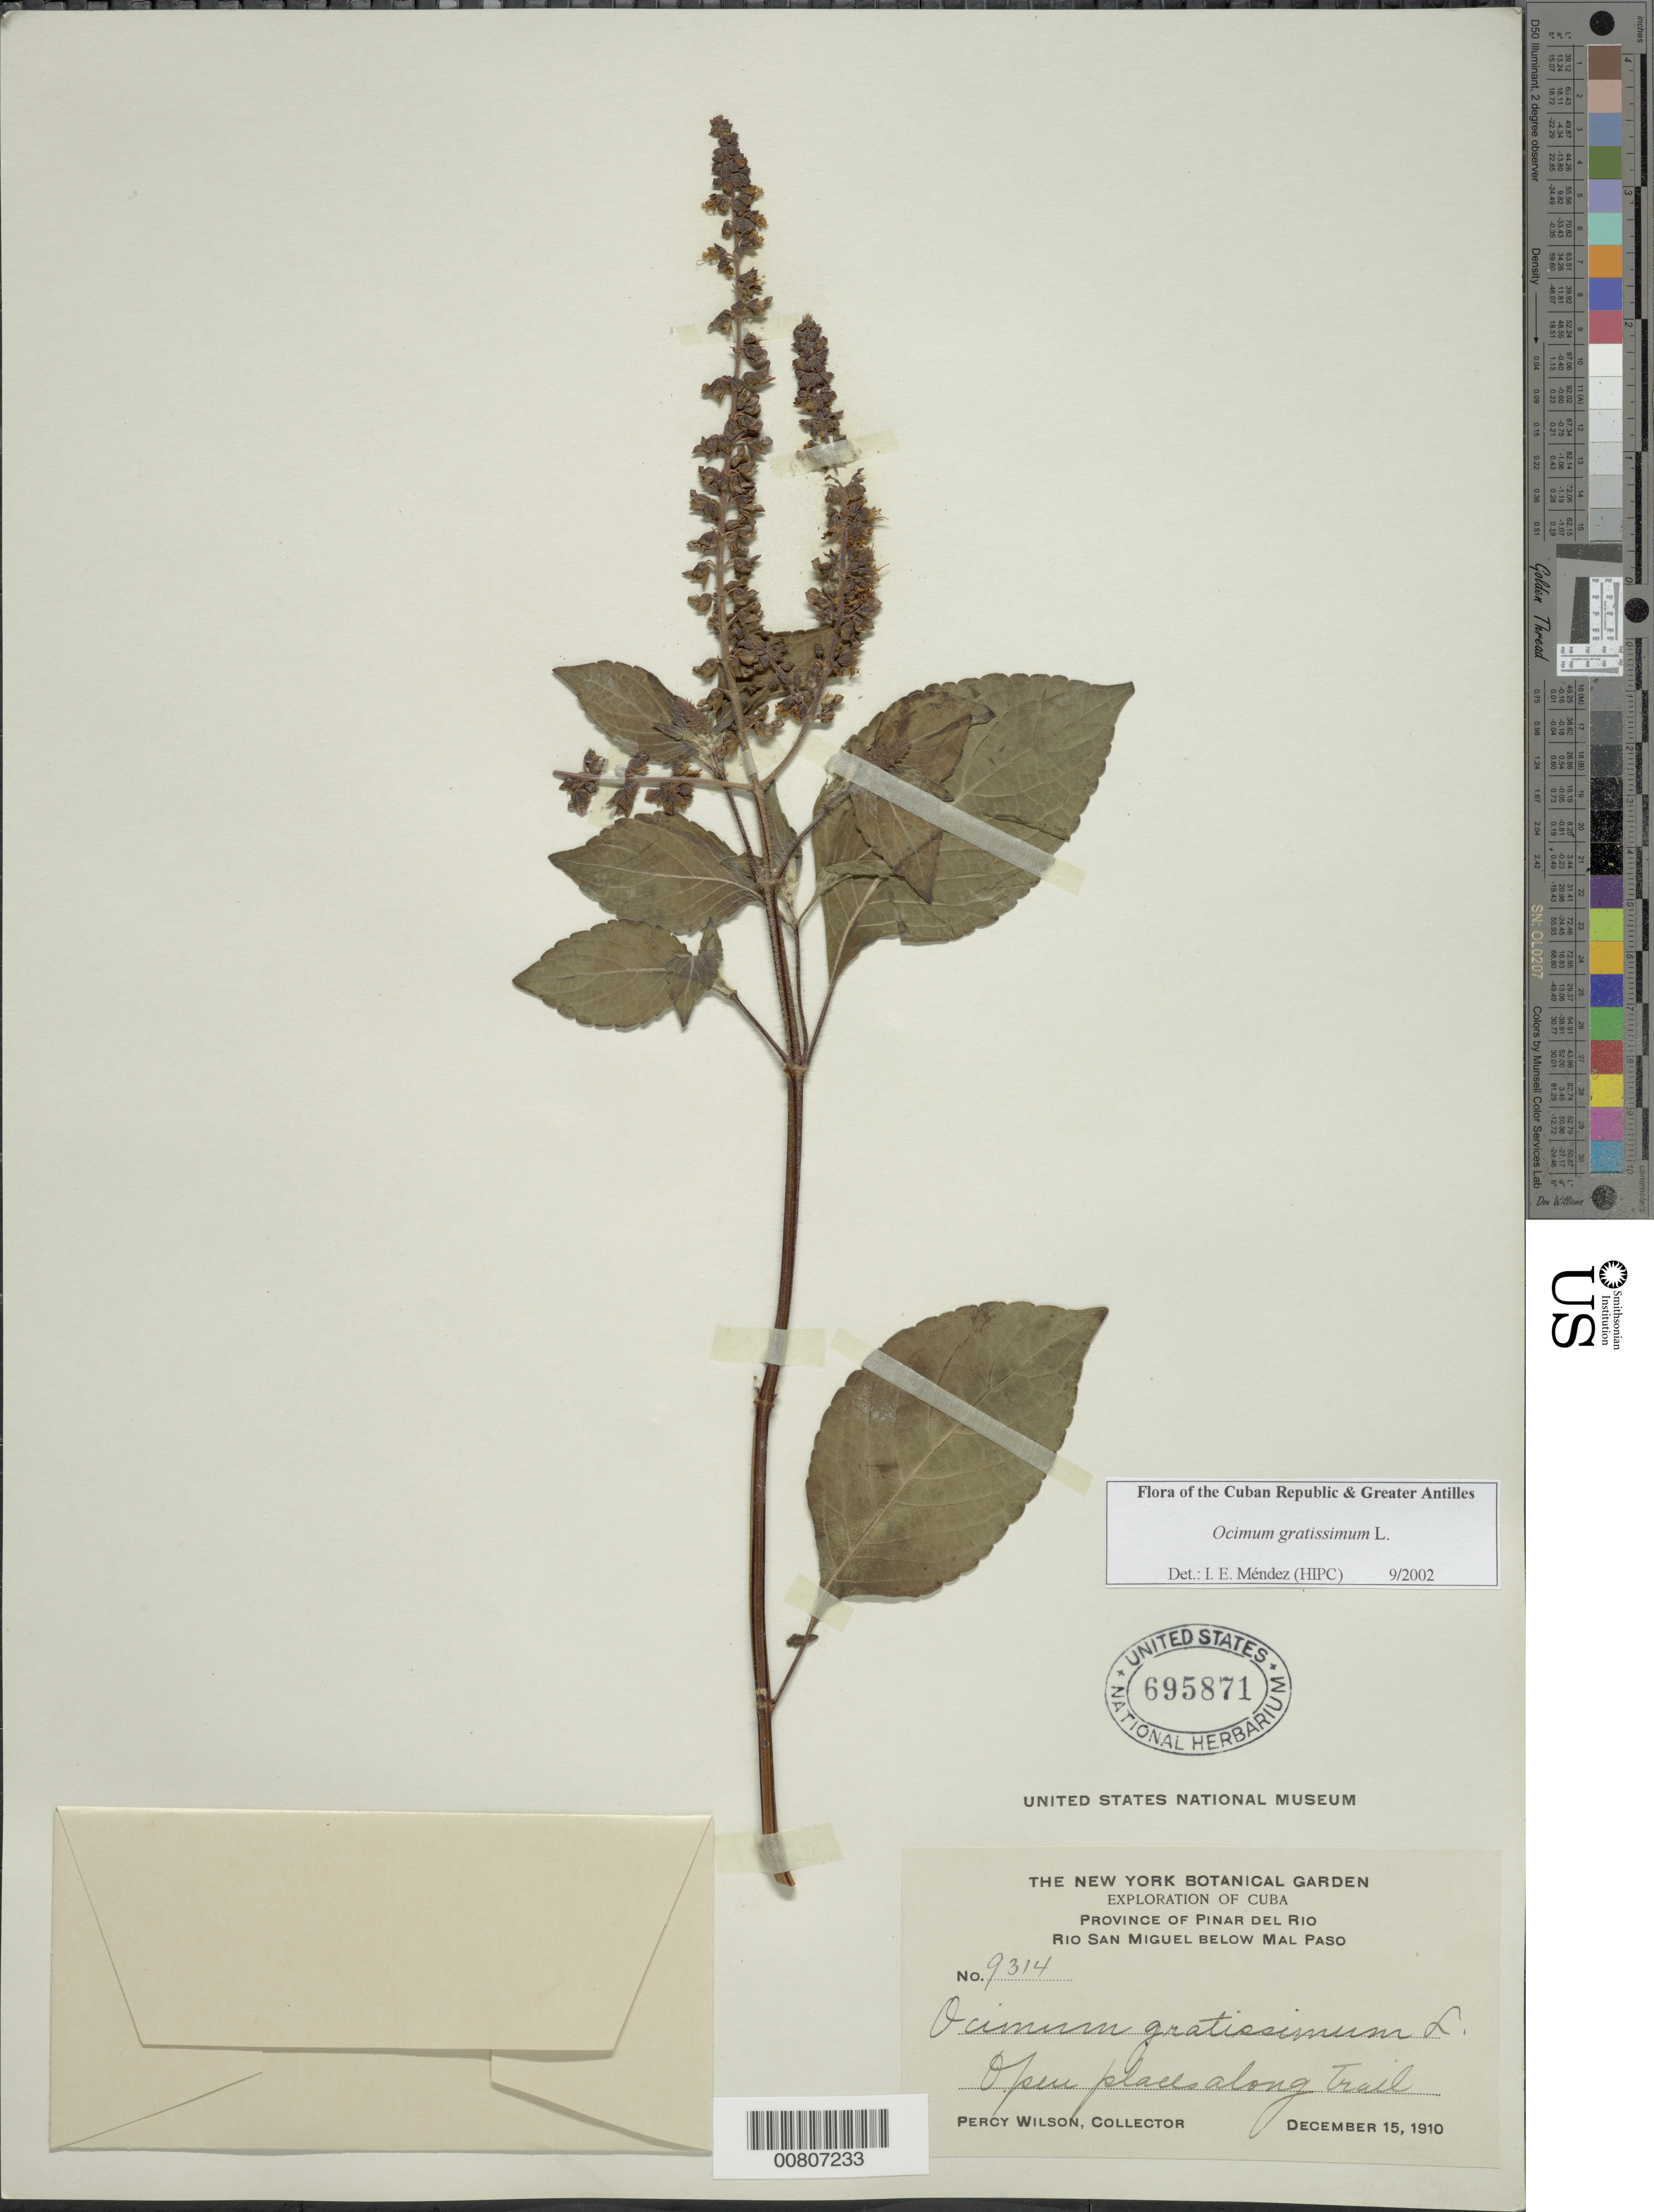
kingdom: Plantae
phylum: Tracheophyta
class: Magnoliopsida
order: Lamiales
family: Lamiaceae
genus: Ocimum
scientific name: Ocimum gratissimum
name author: L.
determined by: Méndez, Isidro E., (HIPC)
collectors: P. Wilson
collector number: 9314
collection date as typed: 15 Dec 1910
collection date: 1910-12-15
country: Cuba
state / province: Pinar del Rio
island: Cuba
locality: Rio San Miguel, below Mal Paso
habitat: Open places along trail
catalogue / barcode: US 695871